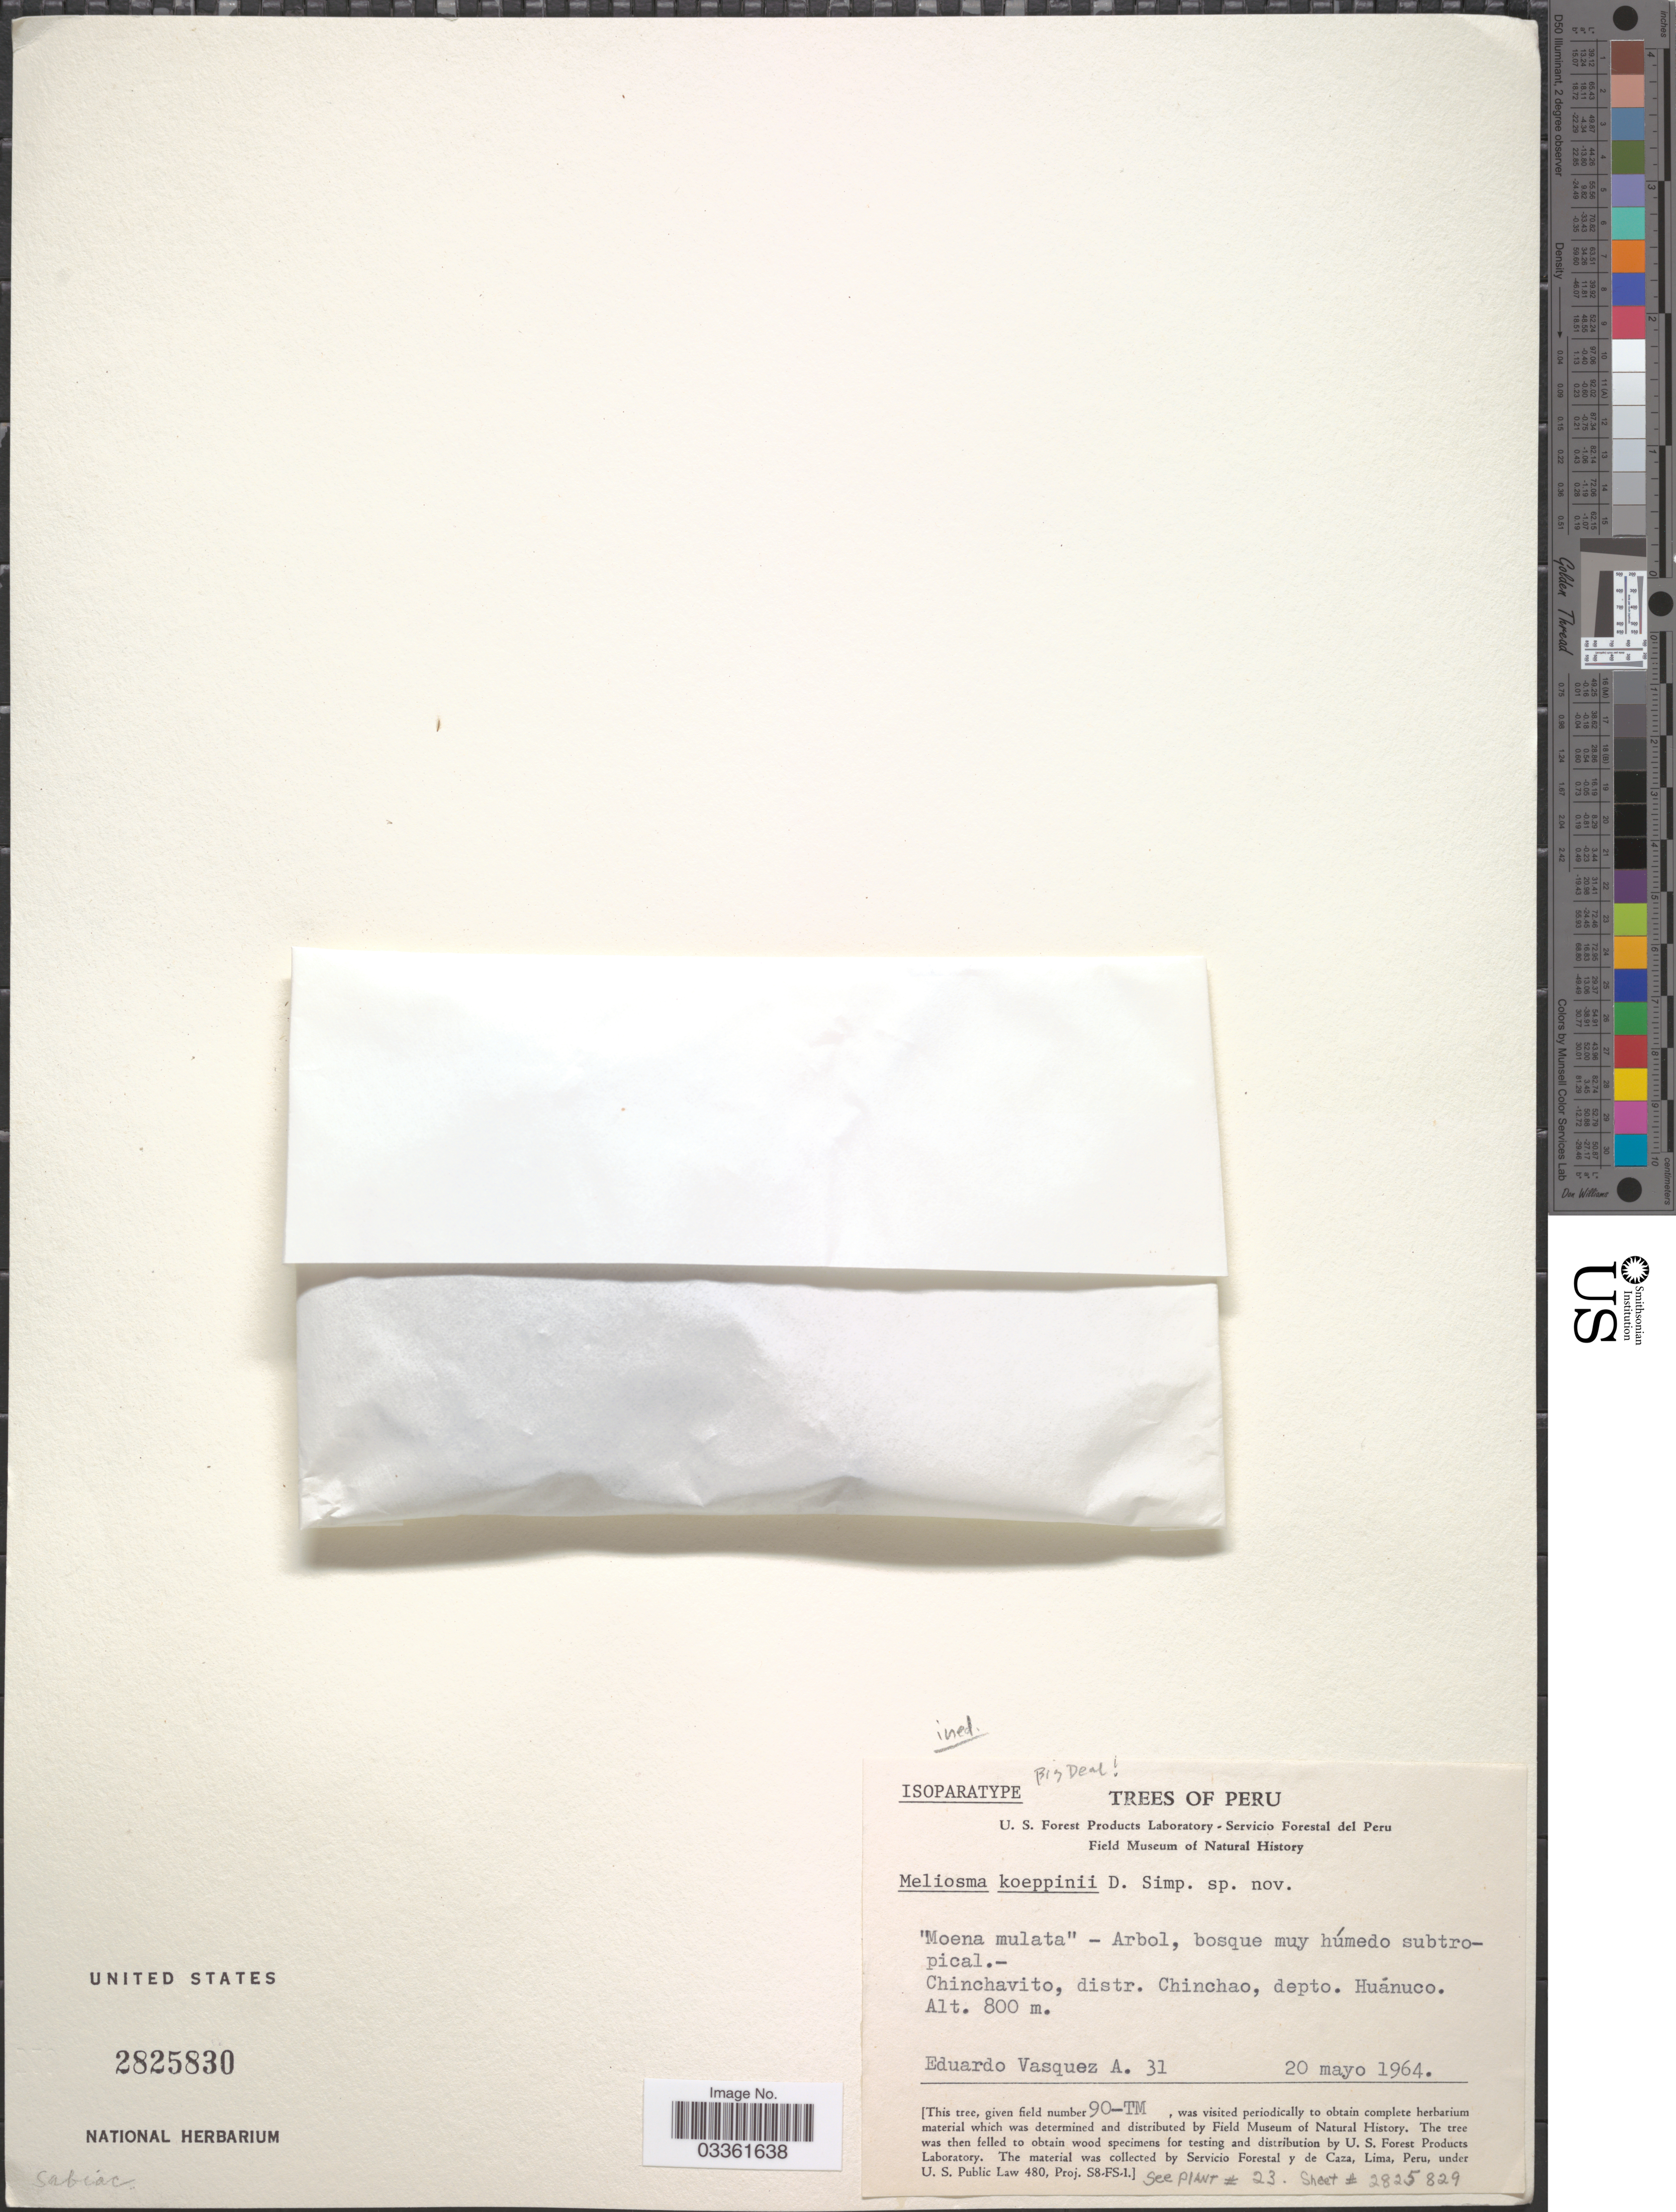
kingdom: Plantae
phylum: Tracheophyta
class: Magnoliopsida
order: Proteales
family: Sabiaceae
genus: Meliosma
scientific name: Meliosma sp.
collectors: E. Vasquez A.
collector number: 31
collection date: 1964-05-20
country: Peru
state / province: Huánuco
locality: Chinchavito, distr. Chinchao, depto. Huánuco.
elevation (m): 800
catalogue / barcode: US 2825830